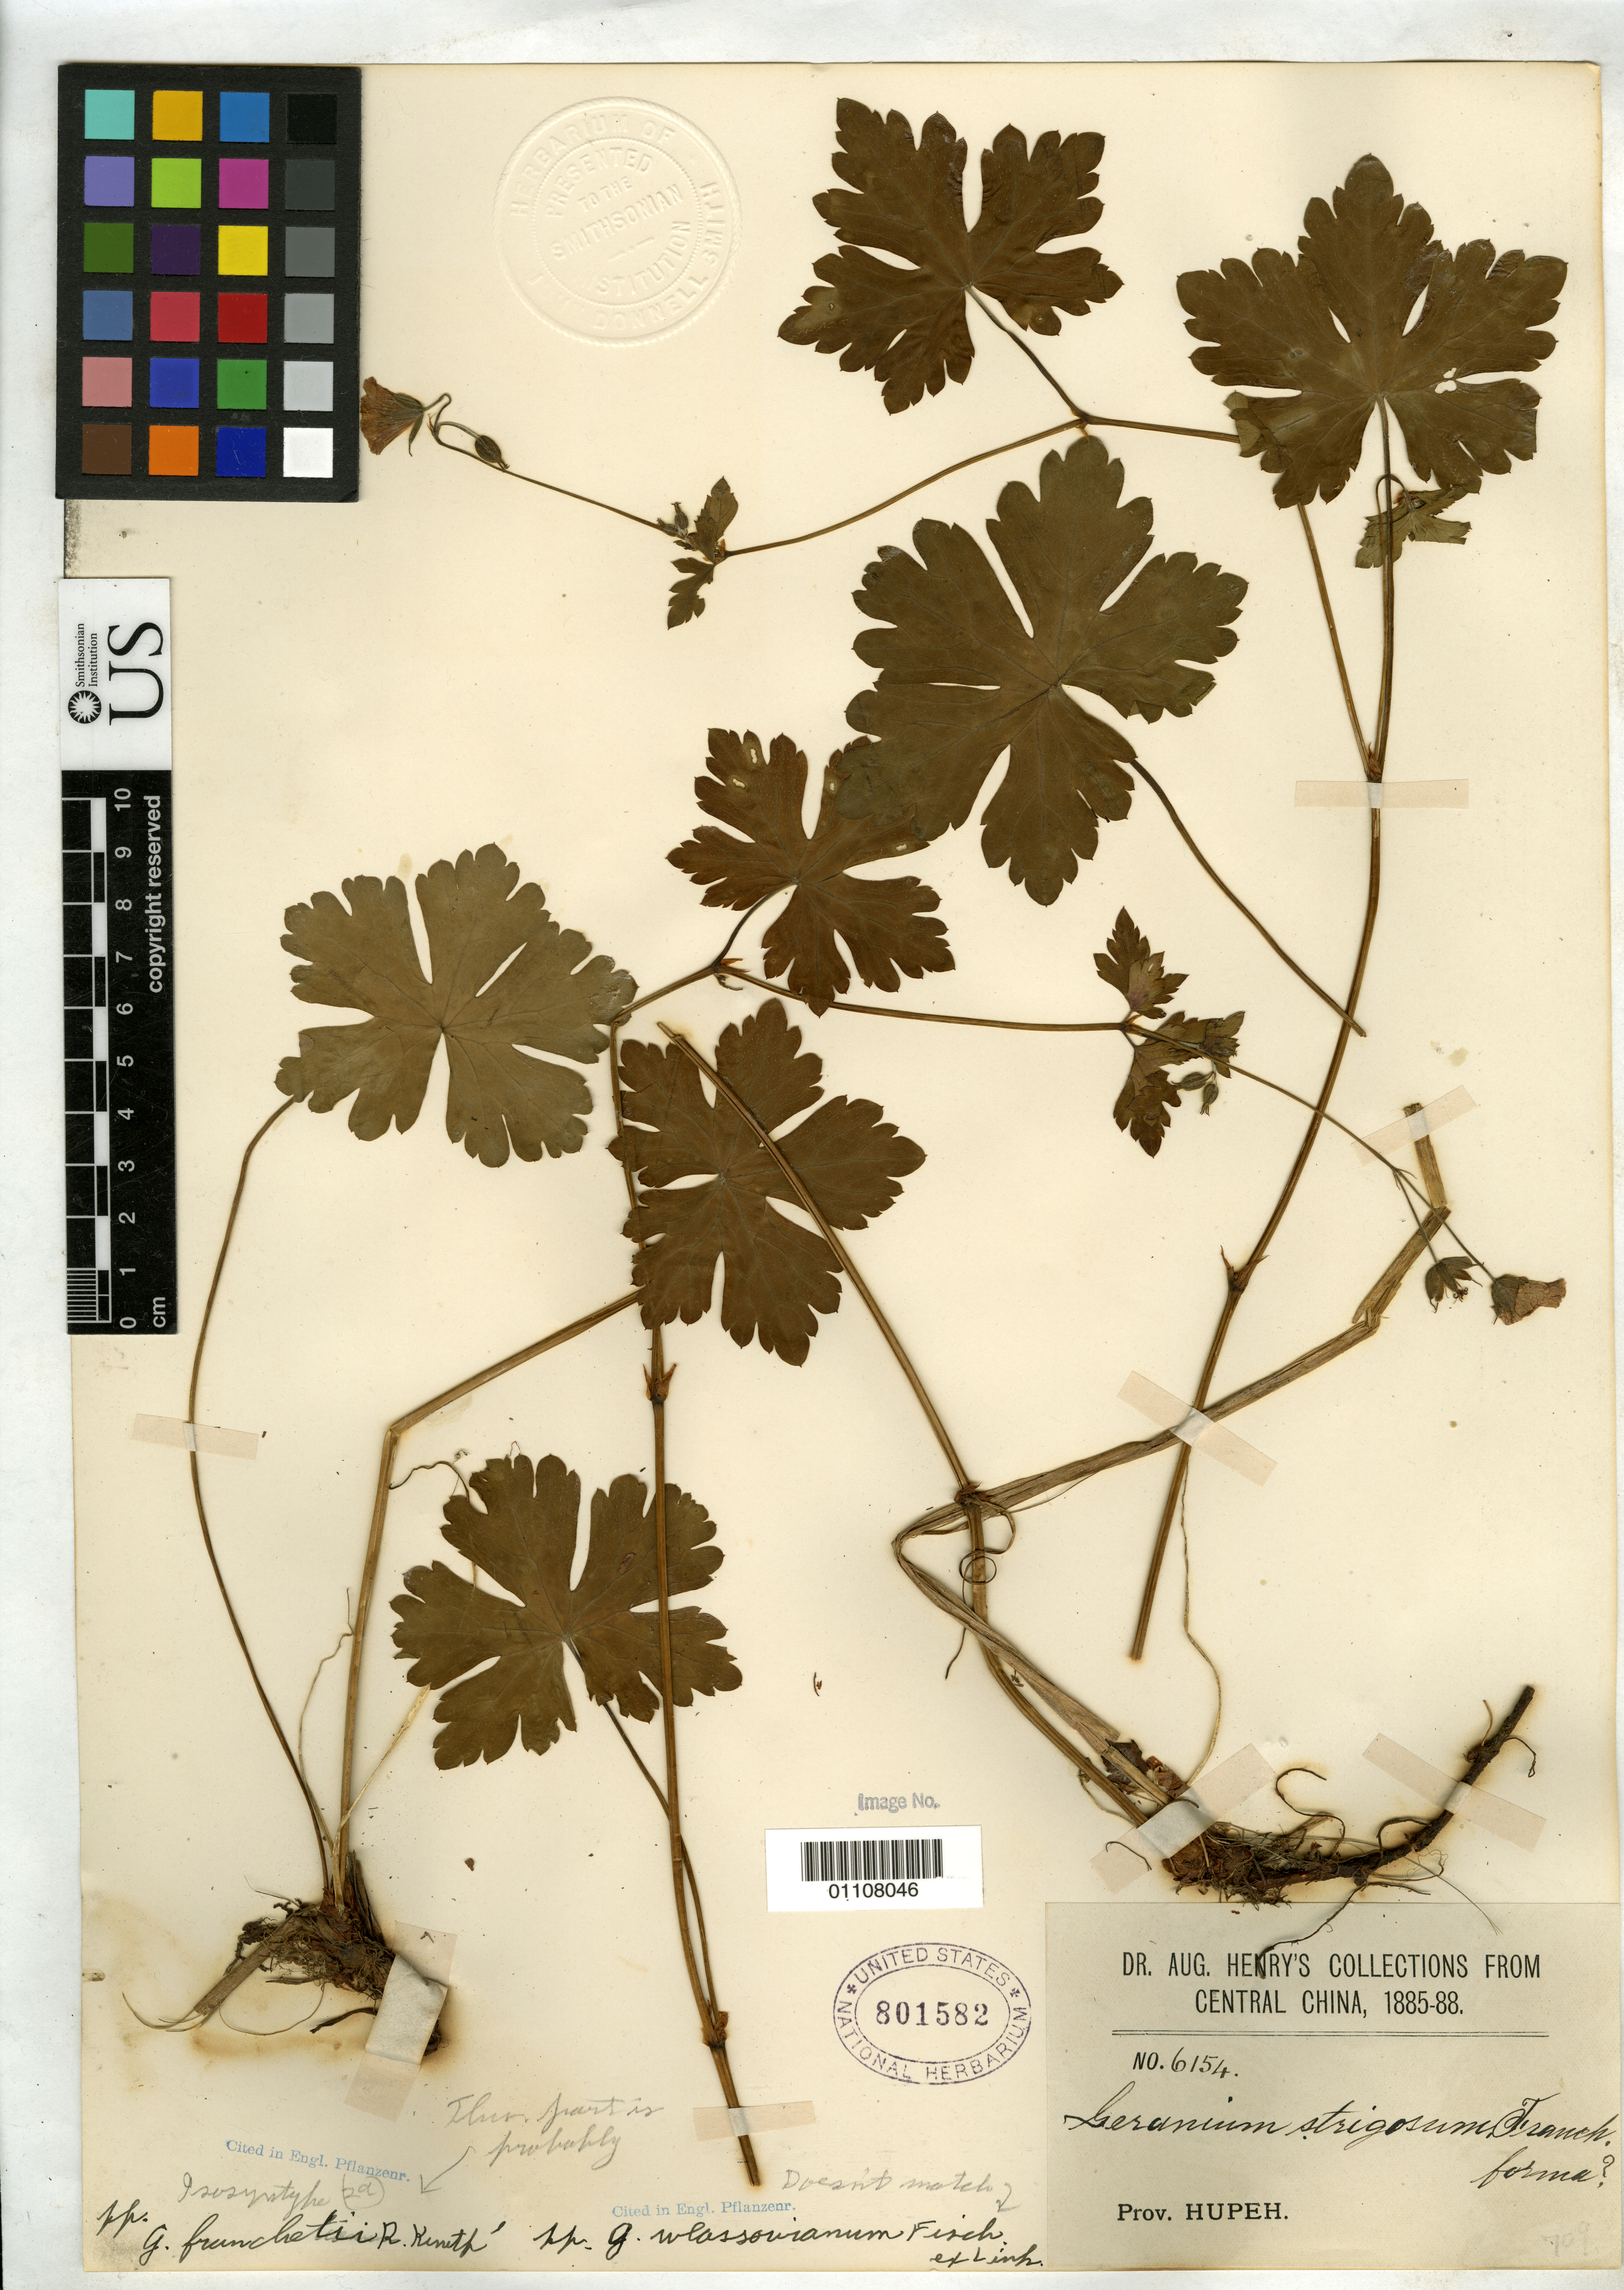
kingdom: Plantae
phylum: Tracheophyta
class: Magnoliopsida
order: Geraniales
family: Geraniaceae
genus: Geranium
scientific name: Geranium franchetii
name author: R. Knuth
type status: Isosyntype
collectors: A. Henry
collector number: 6154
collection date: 1885/1888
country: China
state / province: Hubei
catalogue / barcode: US 801582